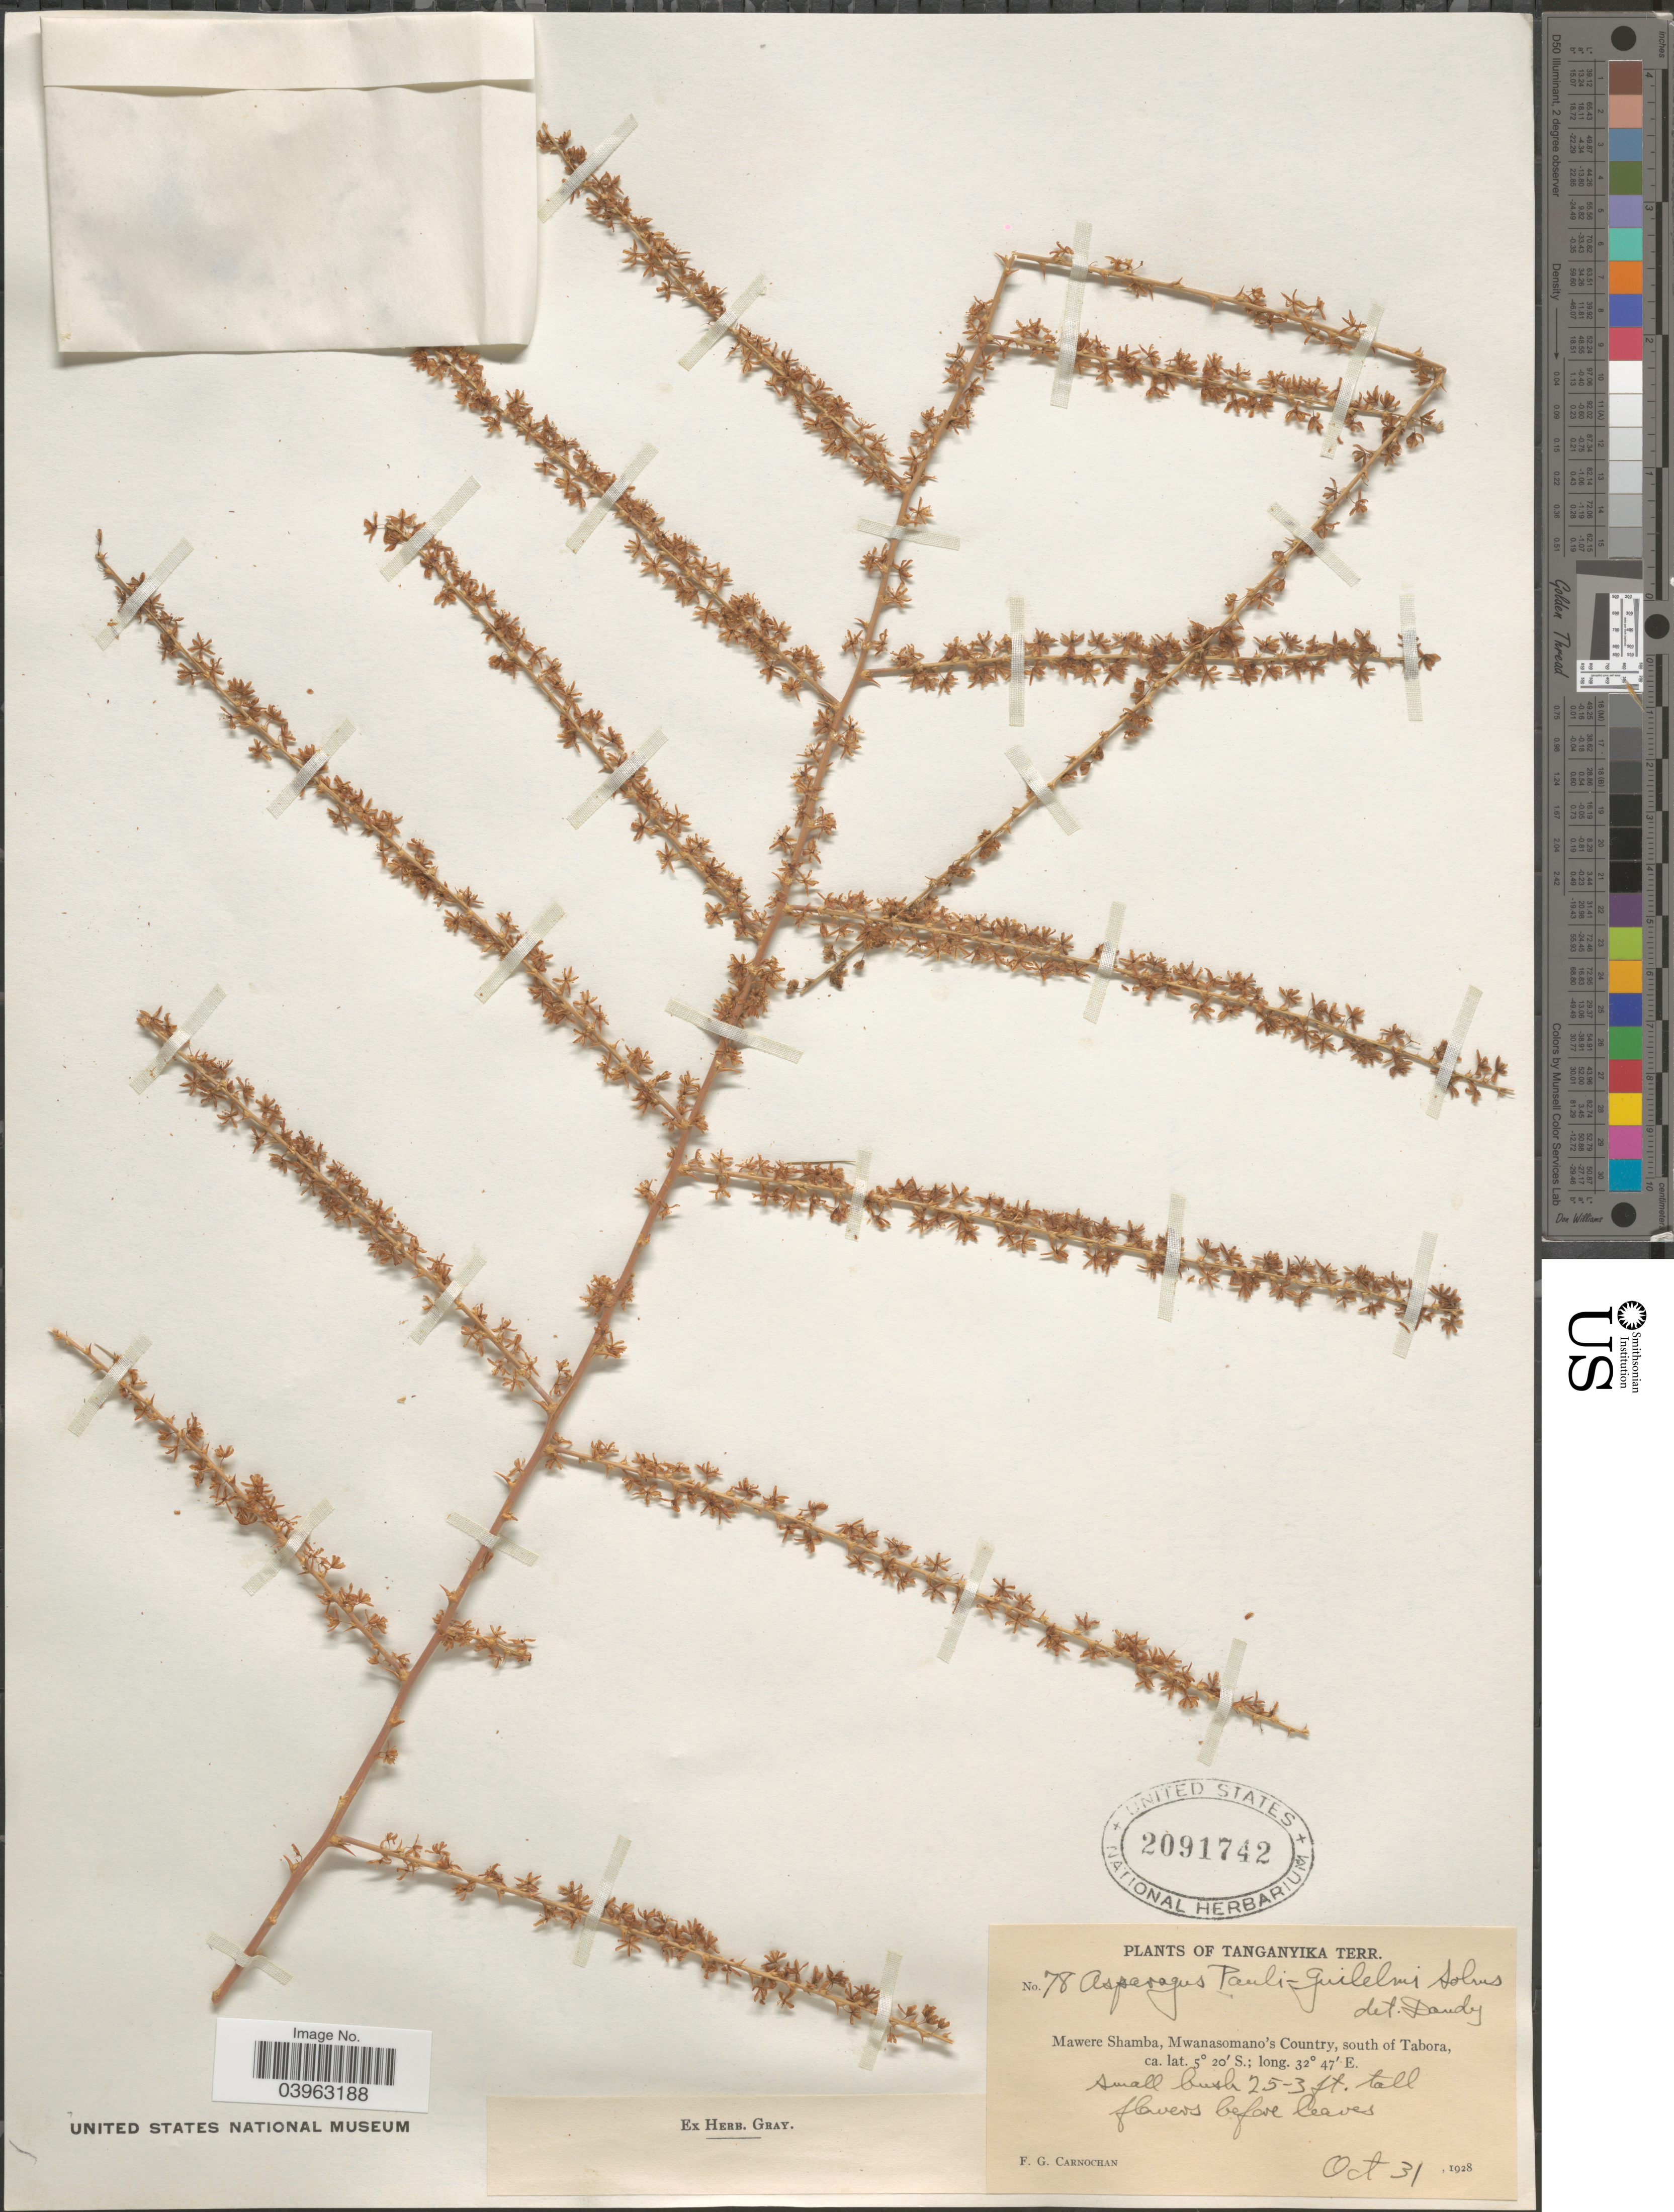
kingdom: Plantae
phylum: Tracheophyta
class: Liliopsida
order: Asparagales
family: Asparagaceae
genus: Asparagus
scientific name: Asparagus pauli-guilelmii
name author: Solms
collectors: F. Carnochan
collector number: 78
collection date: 1928-10-31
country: Tanzania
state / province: Tabora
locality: Tanganyika Terr. Mawere Shamba, Mwanasomano's Country, south of Tabora.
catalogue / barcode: US 2091742